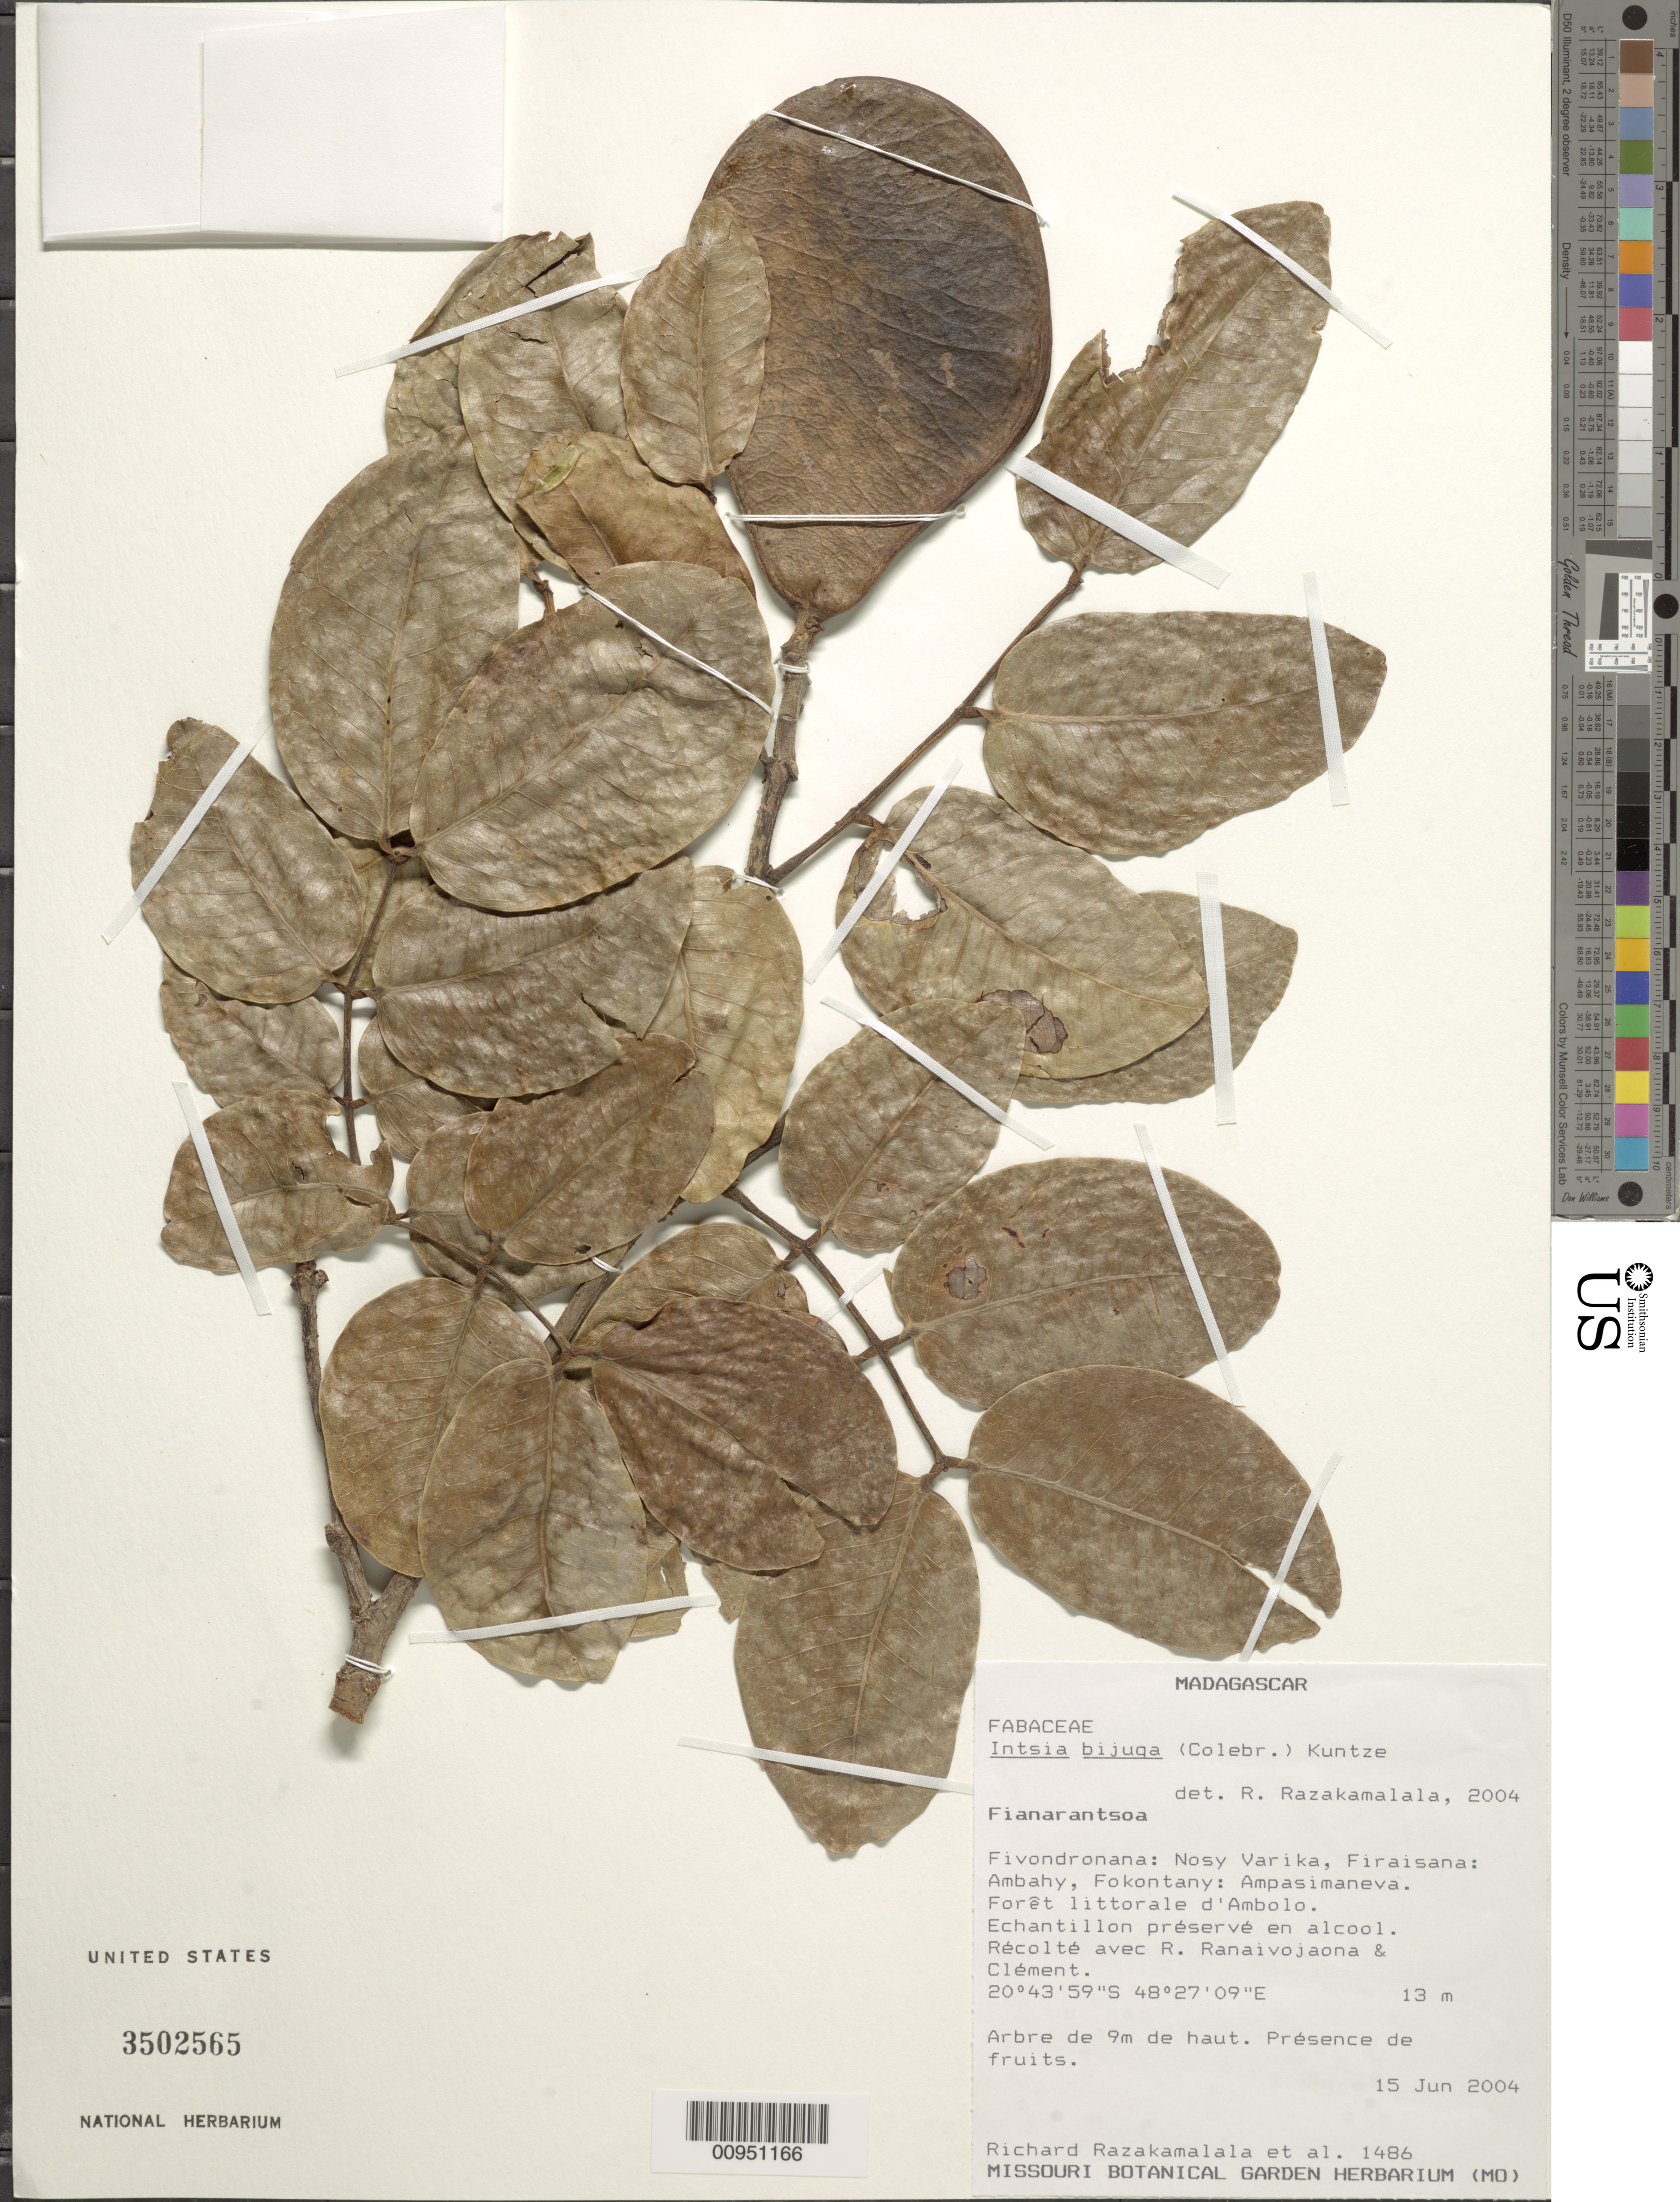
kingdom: Plantae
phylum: Tracheophyta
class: Magnoliopsida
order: Fabales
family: Fabaceae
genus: Intsia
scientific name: Intsia bijuga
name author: (Colebr.) Kuntze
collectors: R. Razakamalala et al.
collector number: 1486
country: Madagascar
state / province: Vatovavy Fitovinany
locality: Fivondronana, Nosy Varika, Firaisana, Ambahy, Fokontany, Ampasimaneva, Foret littorale d'Ambolo.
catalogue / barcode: US 3502565